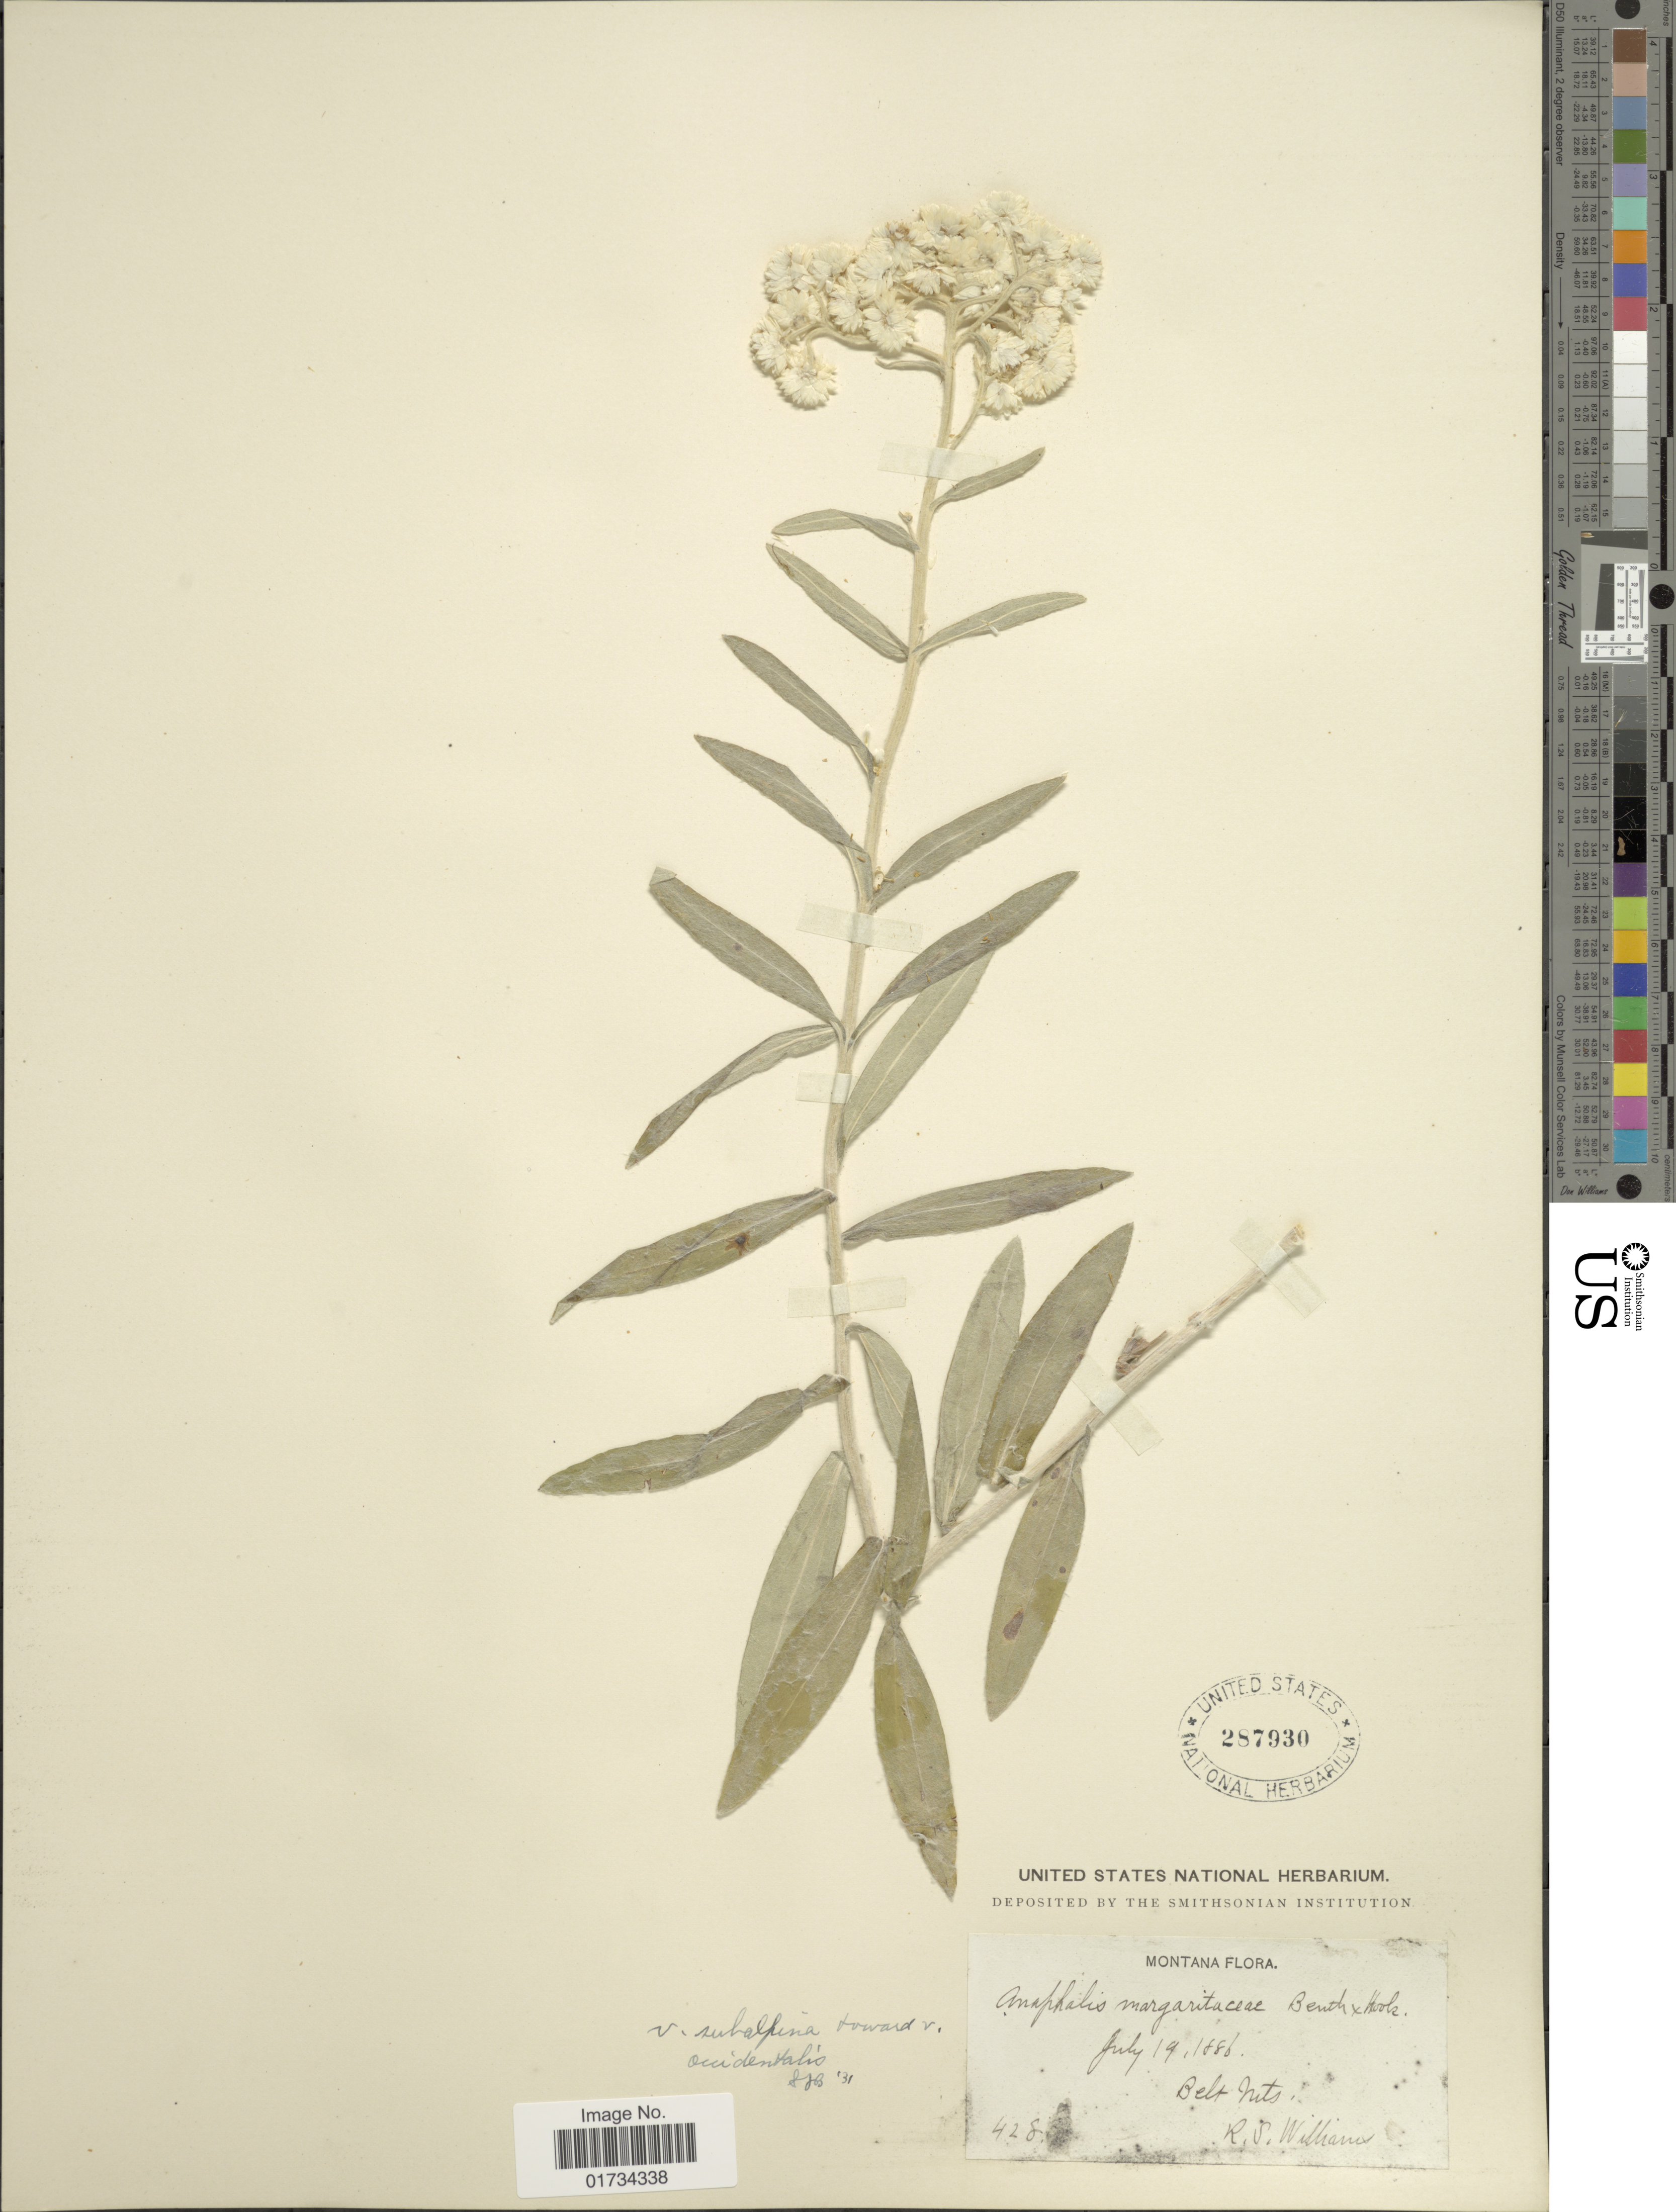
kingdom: Plantae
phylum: Tracheophyta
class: Magnoliopsida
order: Asterales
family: Asteraceae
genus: Anaphalis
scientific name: Anaphalis subalpina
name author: (A. Gray) Rydb.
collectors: R. William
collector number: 428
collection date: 1886-07-19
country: United States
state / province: Montana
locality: Montana. Belt Mts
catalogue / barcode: US 287930